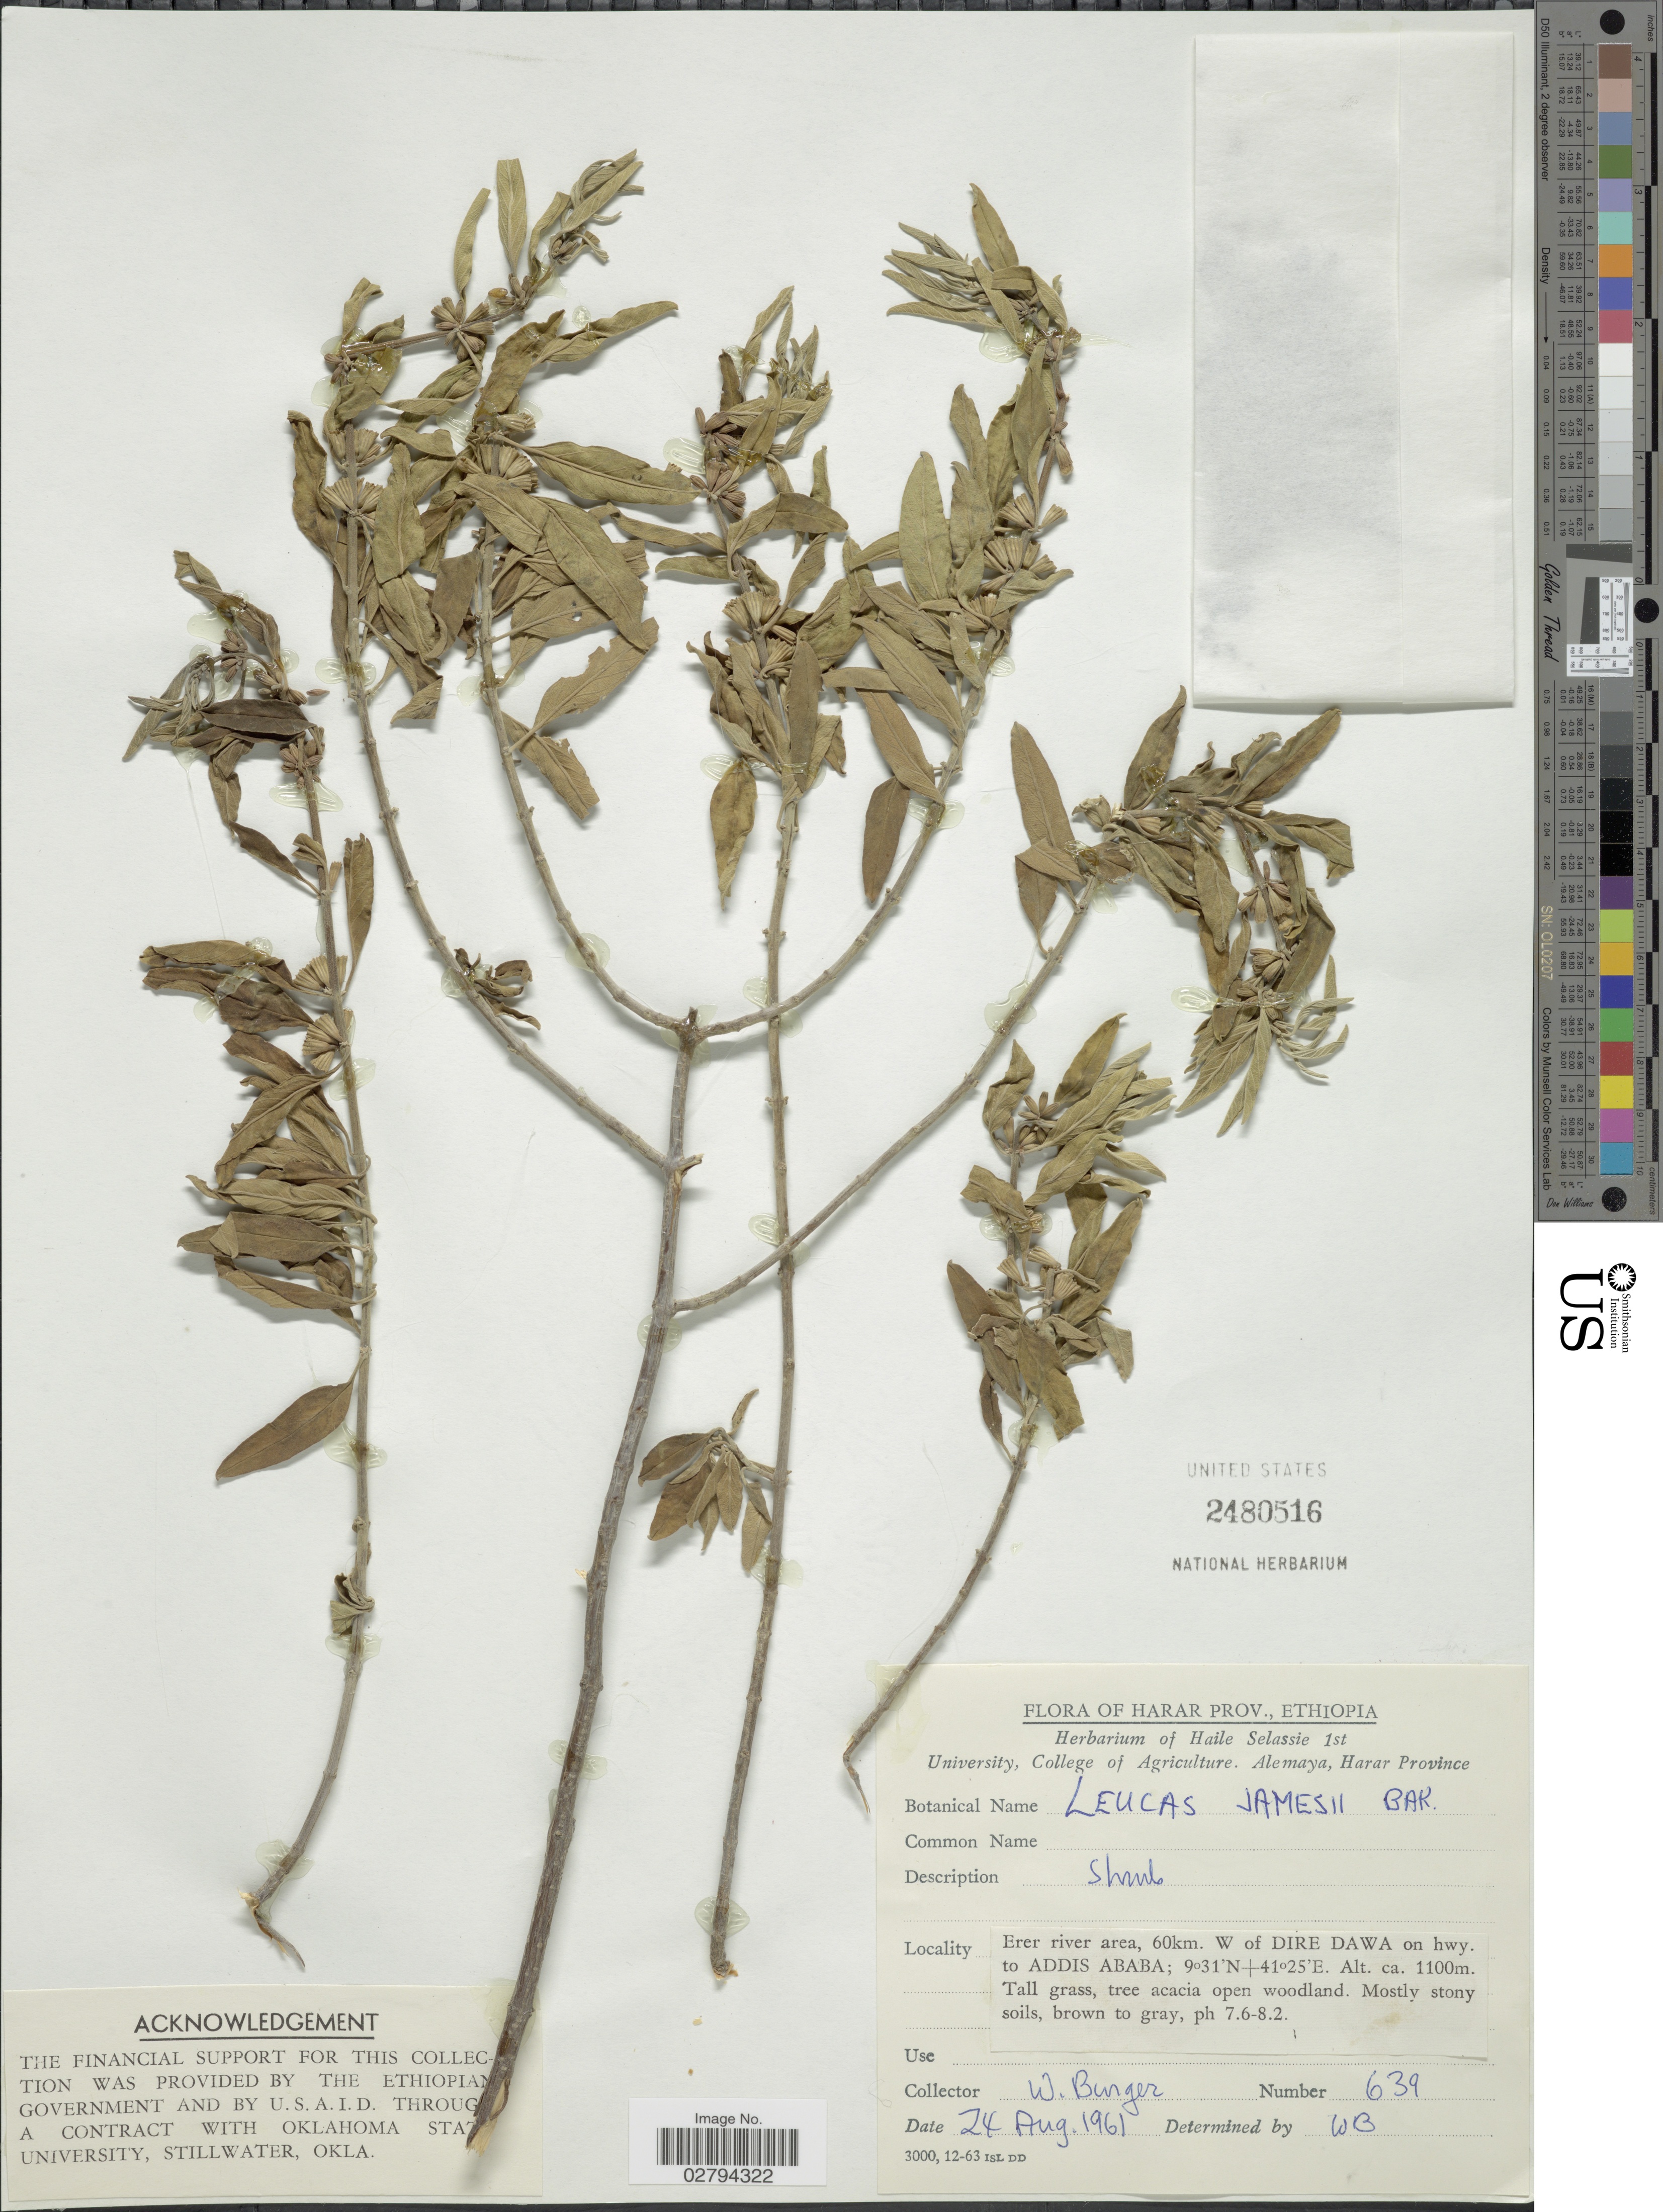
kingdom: Plantae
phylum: Tracheophyta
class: Magnoliopsida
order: Lamiales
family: Lamiaceae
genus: Leucas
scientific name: Leucas jamesii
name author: Baker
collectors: W. Burger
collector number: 639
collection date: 1961-08-24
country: Ethiopia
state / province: Addis Ababa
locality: Harar Prov. Erer river area, 60 km. W of Dire Dawa on hwy. to Addis Ababa.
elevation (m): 1100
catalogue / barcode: US 2480516